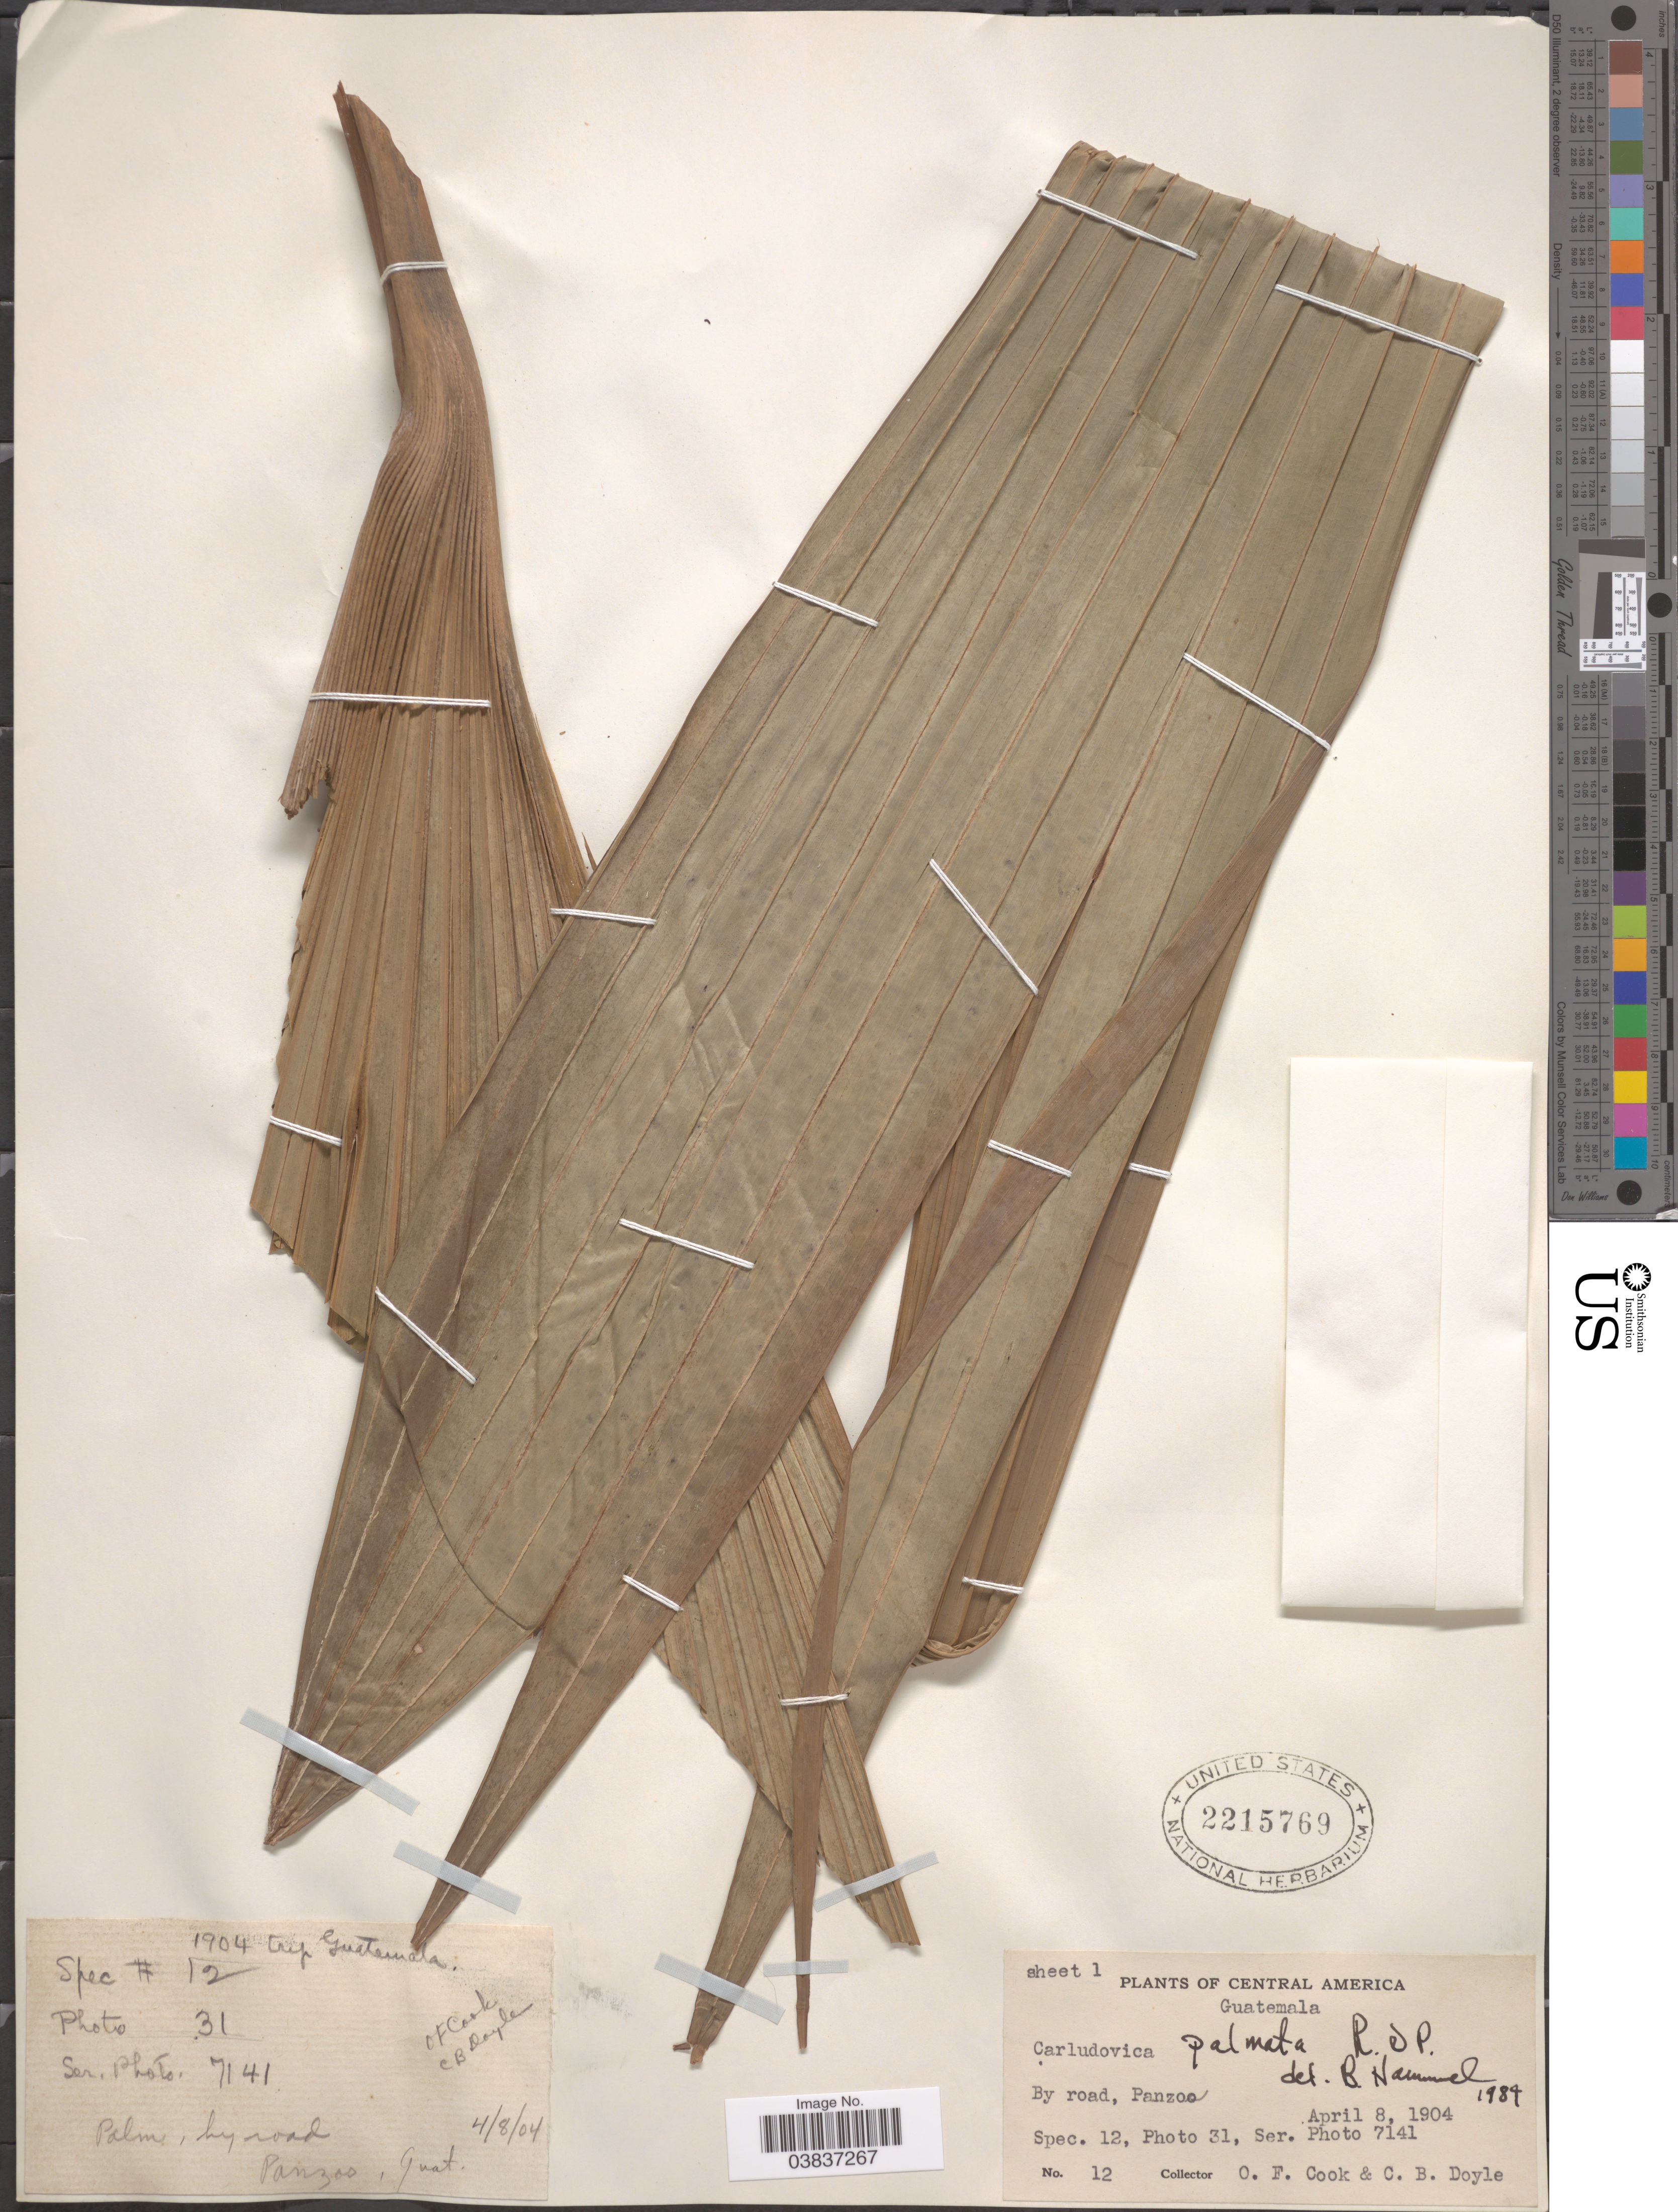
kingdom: Plantae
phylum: Tracheophyta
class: Liliopsida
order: Pandanales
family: Cyclanthaceae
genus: Carludovica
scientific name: Carludovica palmata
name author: Ruiz & Pav.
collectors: O. F. Cook & C. Doyle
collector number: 12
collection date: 1904-04-08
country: Guatemala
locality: By road, Panzoo.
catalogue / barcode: US 2215769